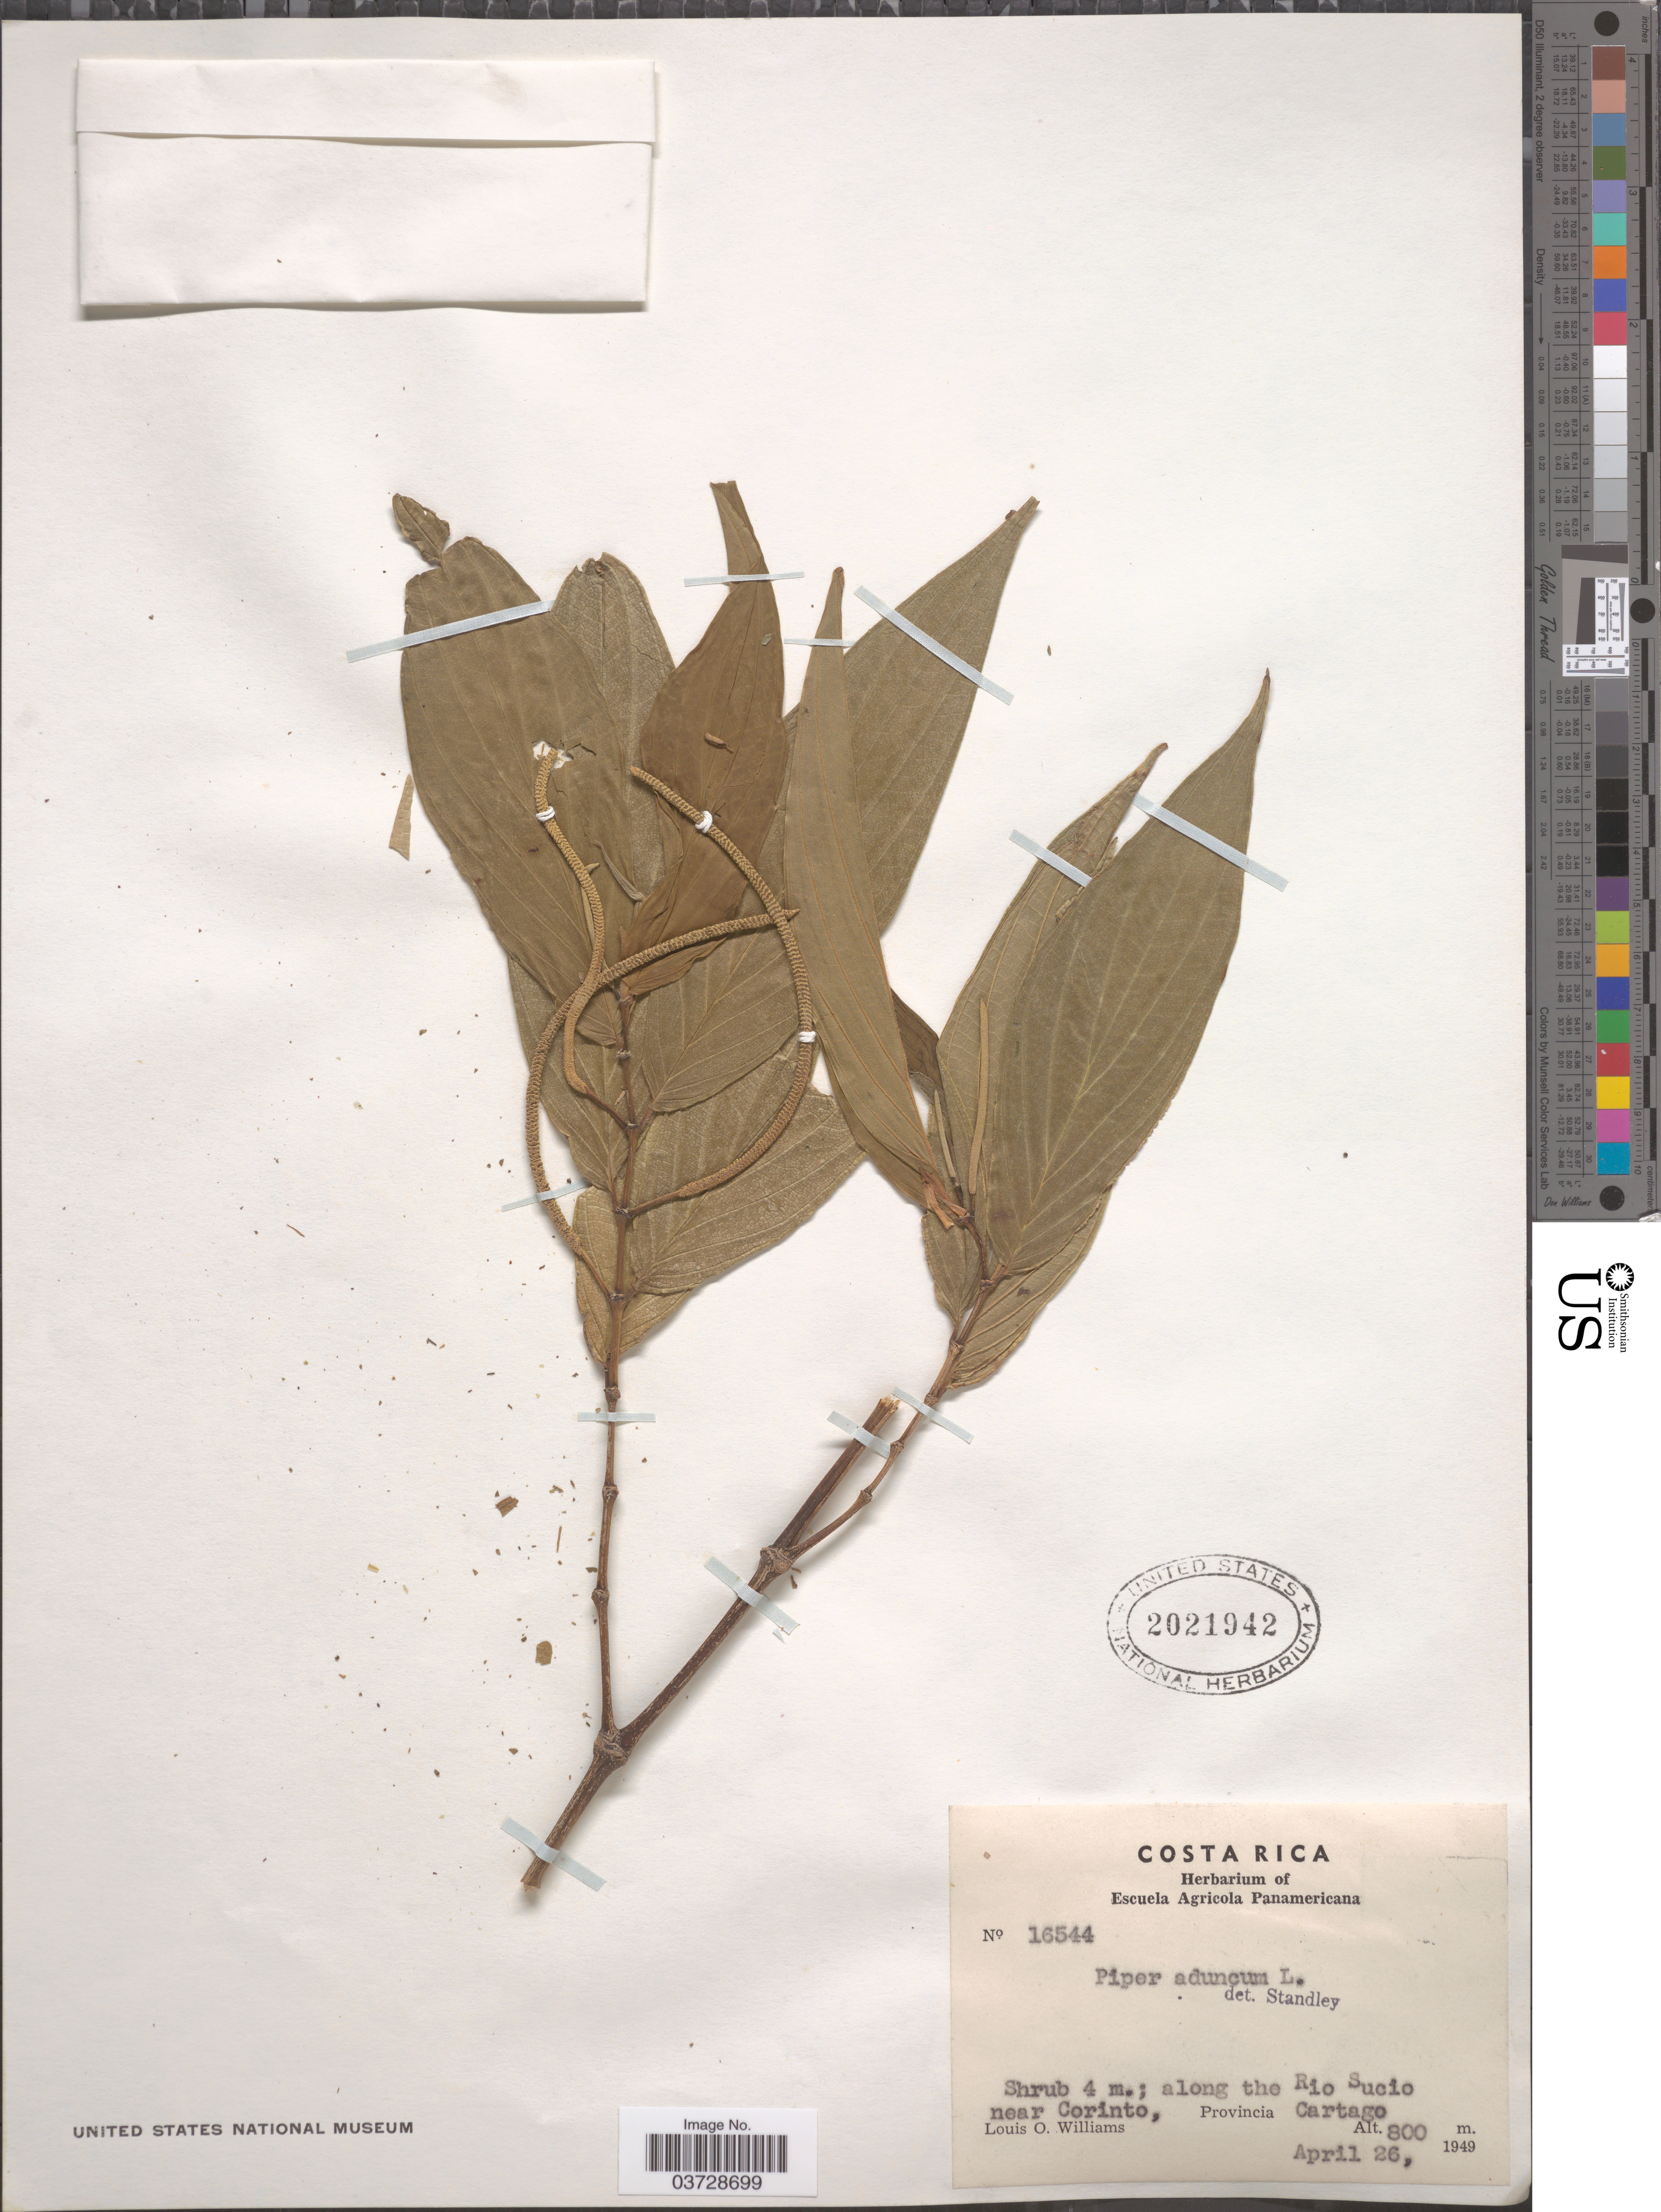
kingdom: Plantae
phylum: Tracheophyta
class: Magnoliopsida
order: Piperales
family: Piperaceae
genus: Piper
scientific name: Piper aduncum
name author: L.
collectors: L. O. Williams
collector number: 16544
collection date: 1949-04-26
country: Costa Rica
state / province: Cartago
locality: Along the Rio Sucio near Corinto.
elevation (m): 800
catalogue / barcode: US 2021942